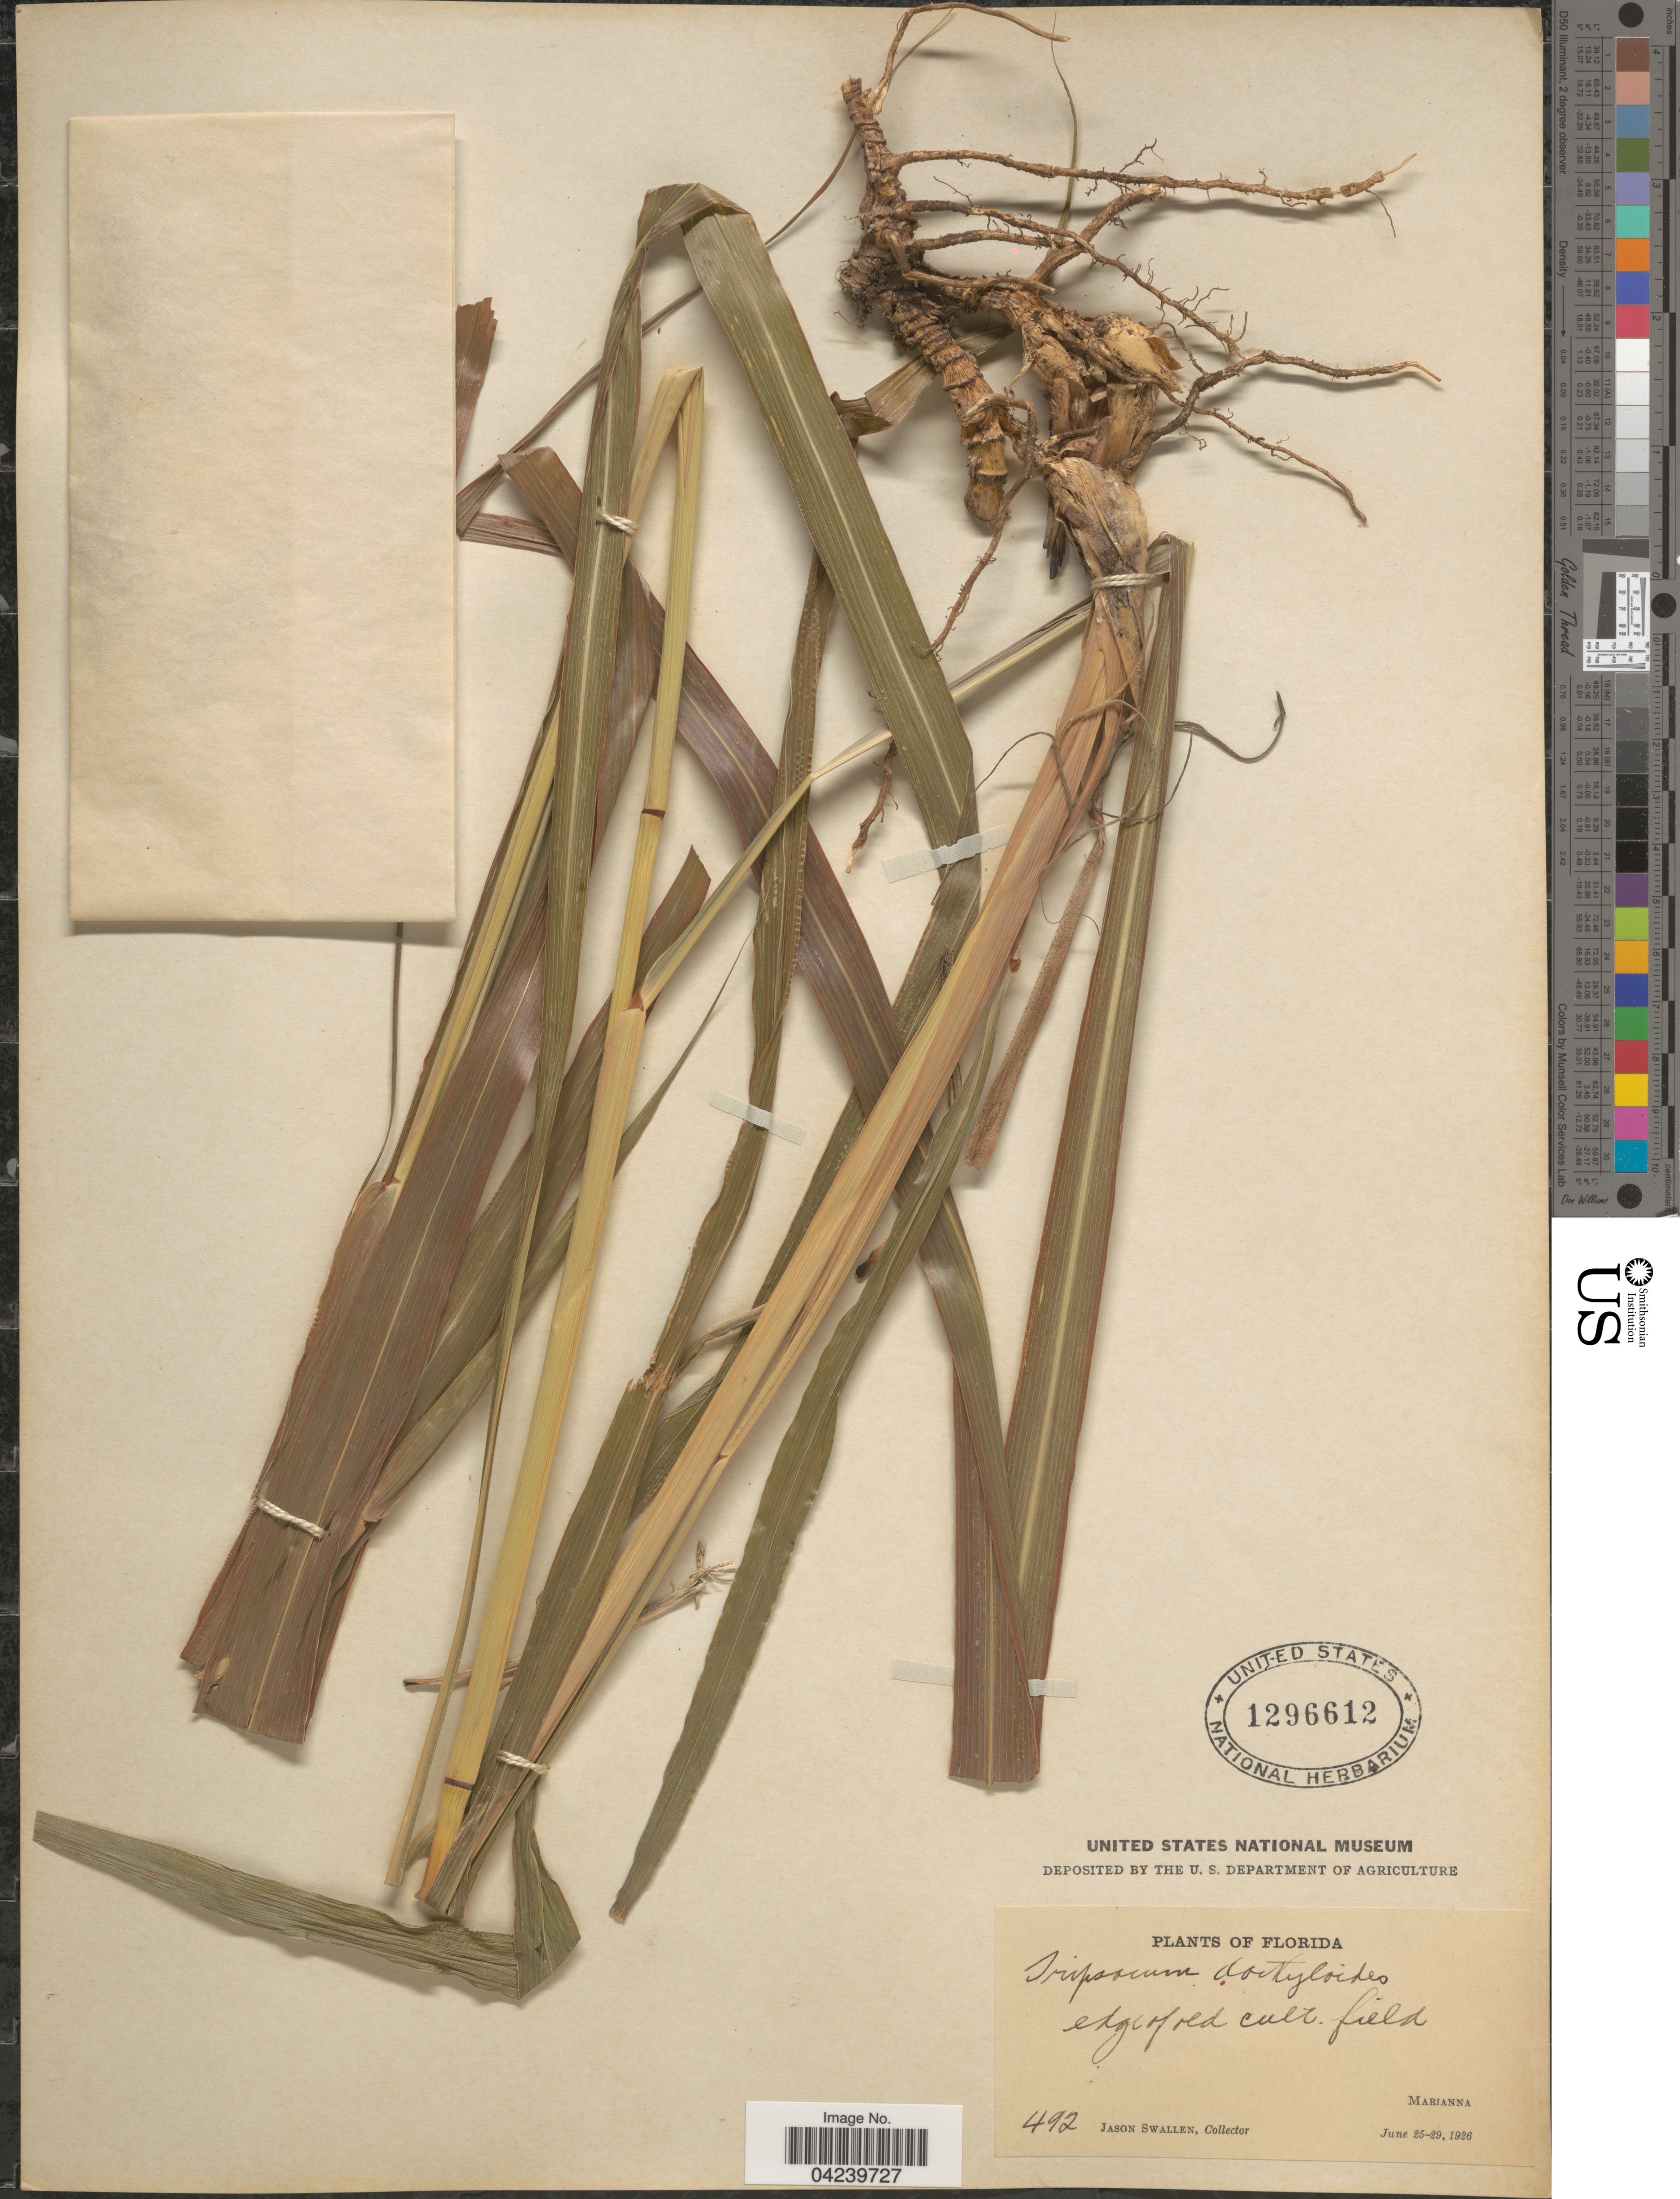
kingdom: Plantae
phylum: Tracheophyta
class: Liliopsida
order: Poales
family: Poaceae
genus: Tripsacum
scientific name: Tripsacum dactyloides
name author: (L.) L.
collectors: J. R. Swallen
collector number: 492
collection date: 1926-06-25/1926-06-29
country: United States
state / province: Florida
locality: Edge of red cult. field. Marianna.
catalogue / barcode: US 1296612